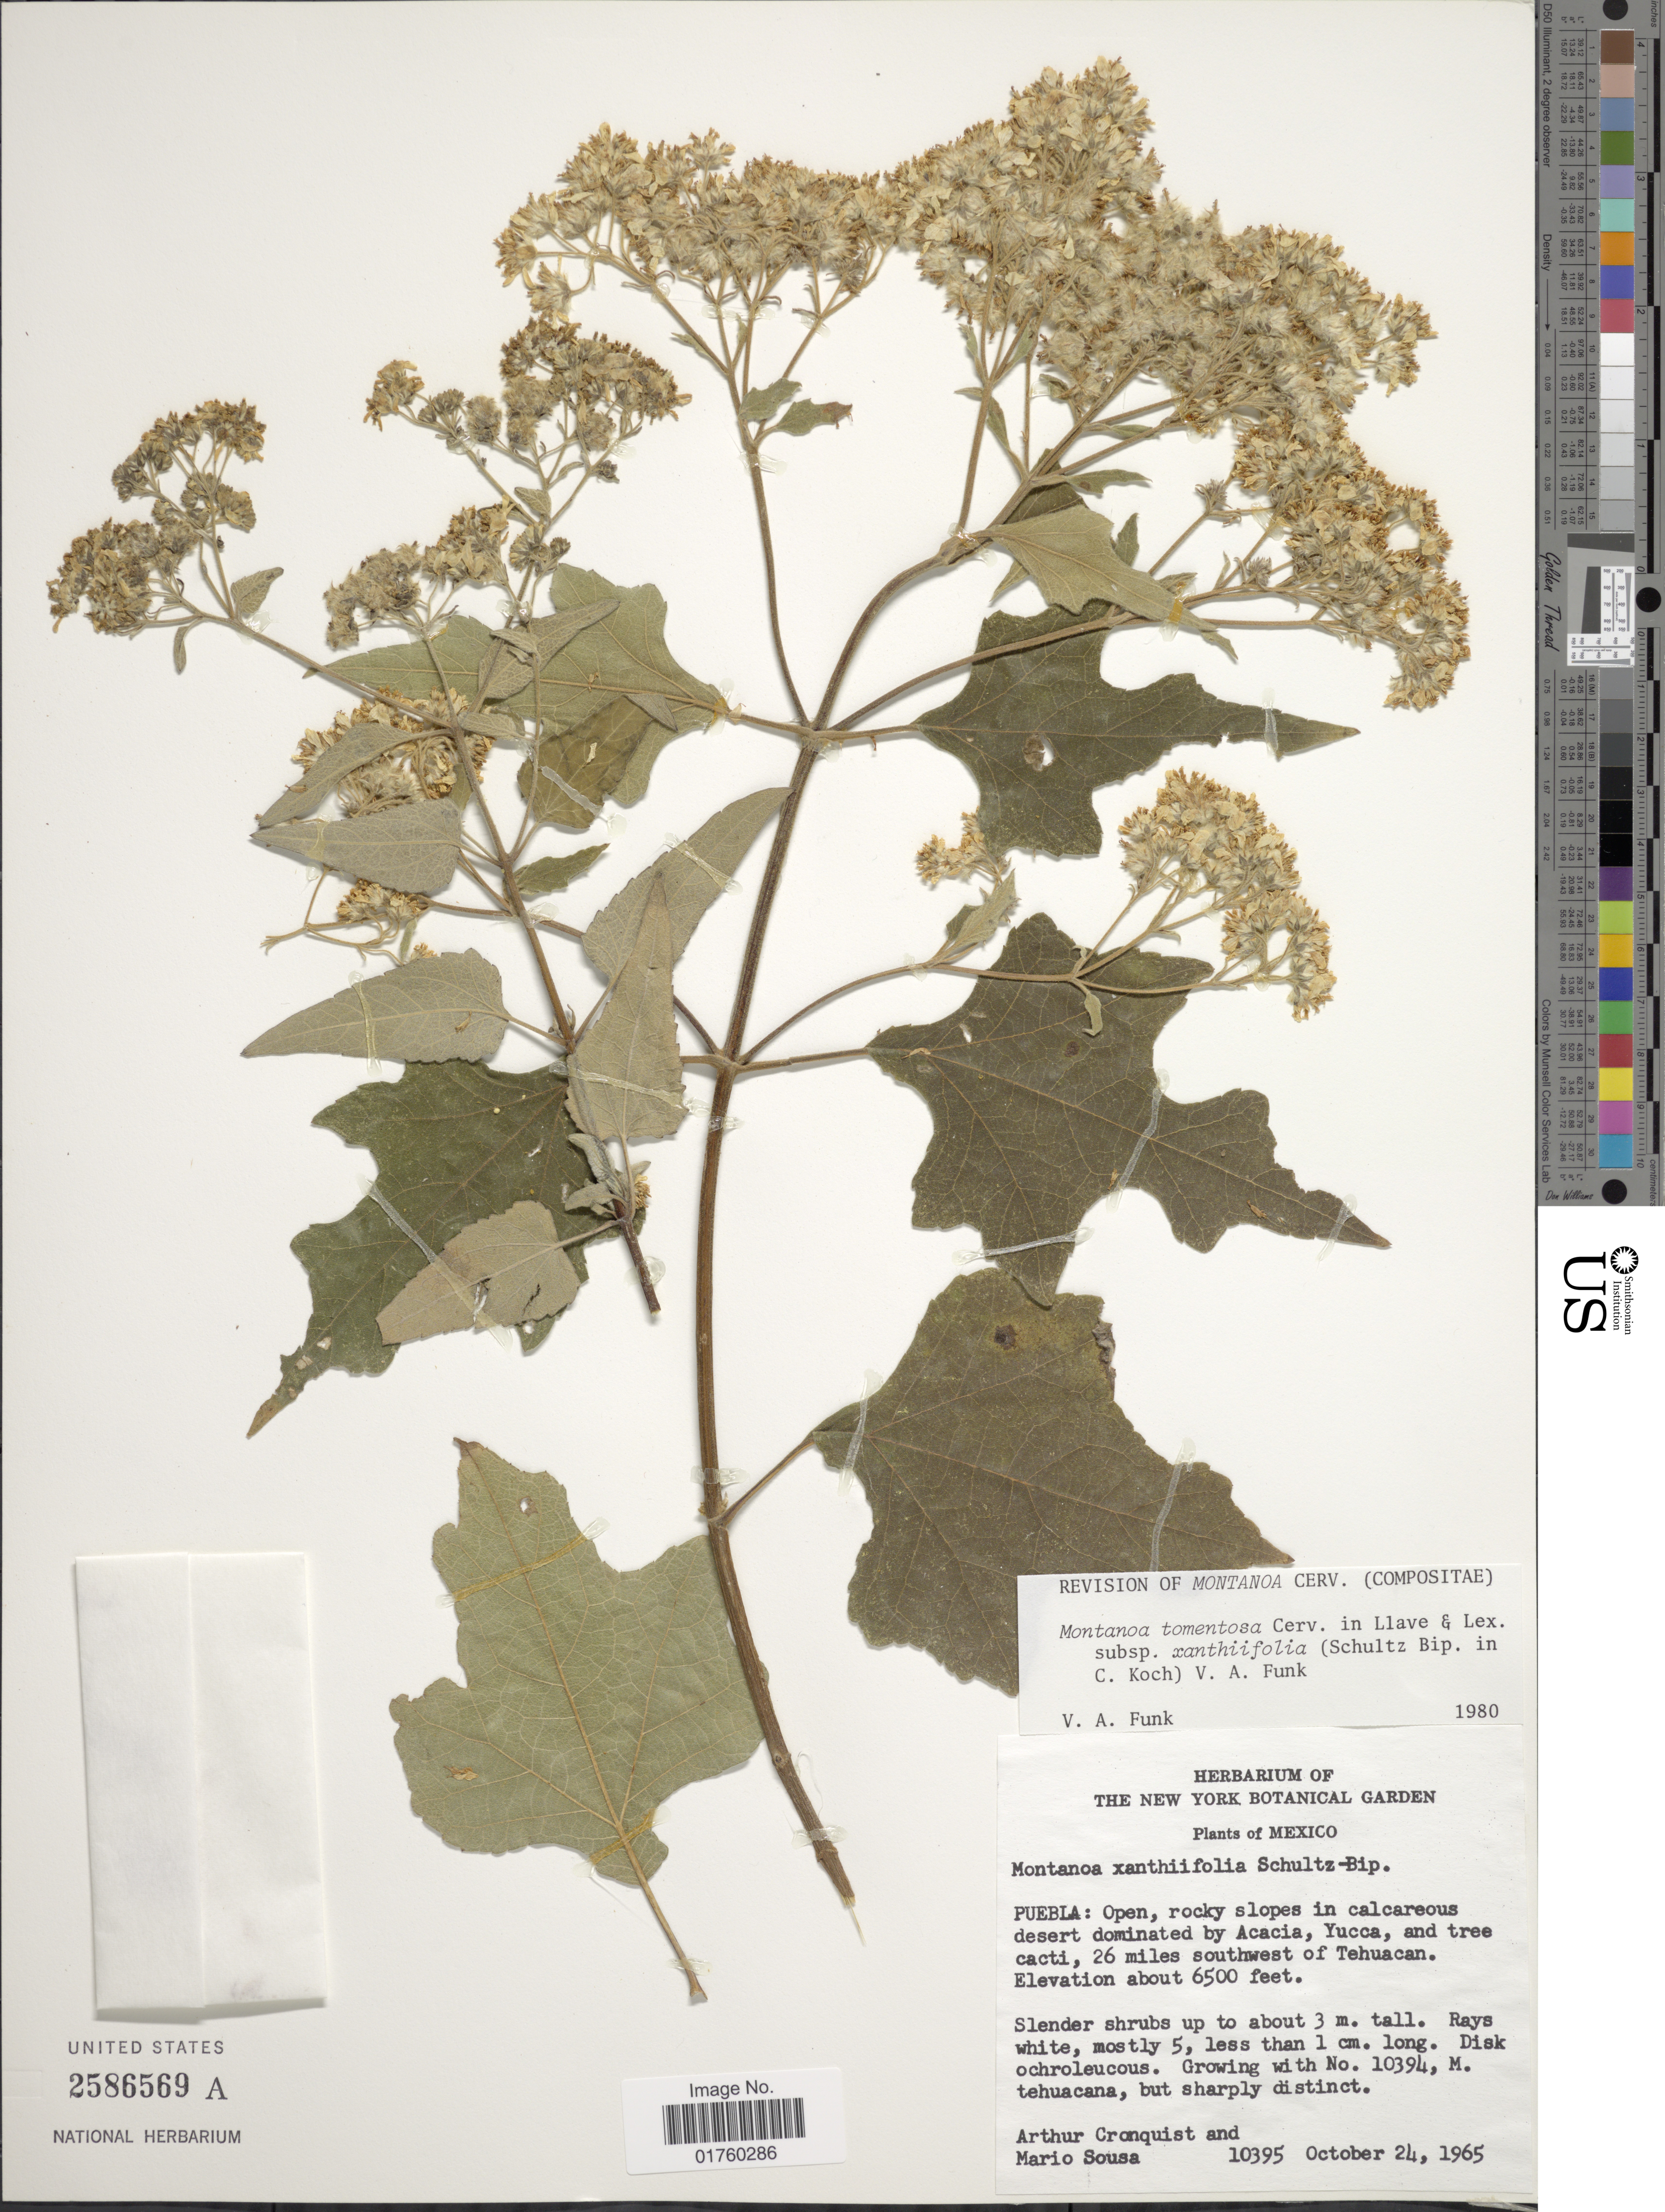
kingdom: Plantae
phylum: Tracheophyta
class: Magnoliopsida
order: Asterales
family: Asteraceae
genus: Montanoa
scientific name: Montanoa tomentosa subsp. xanthiifolia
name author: (Sch. Bip. in C. Koch) V.A. Funk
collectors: A. J. Cronquist & M. Sousa S.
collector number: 10395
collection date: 1965-10-24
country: Mexico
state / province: Puebla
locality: Open, rocky slopes in calcareous desert, 26 miles southwest of Tehuacan.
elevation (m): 1981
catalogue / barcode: US 2586569A